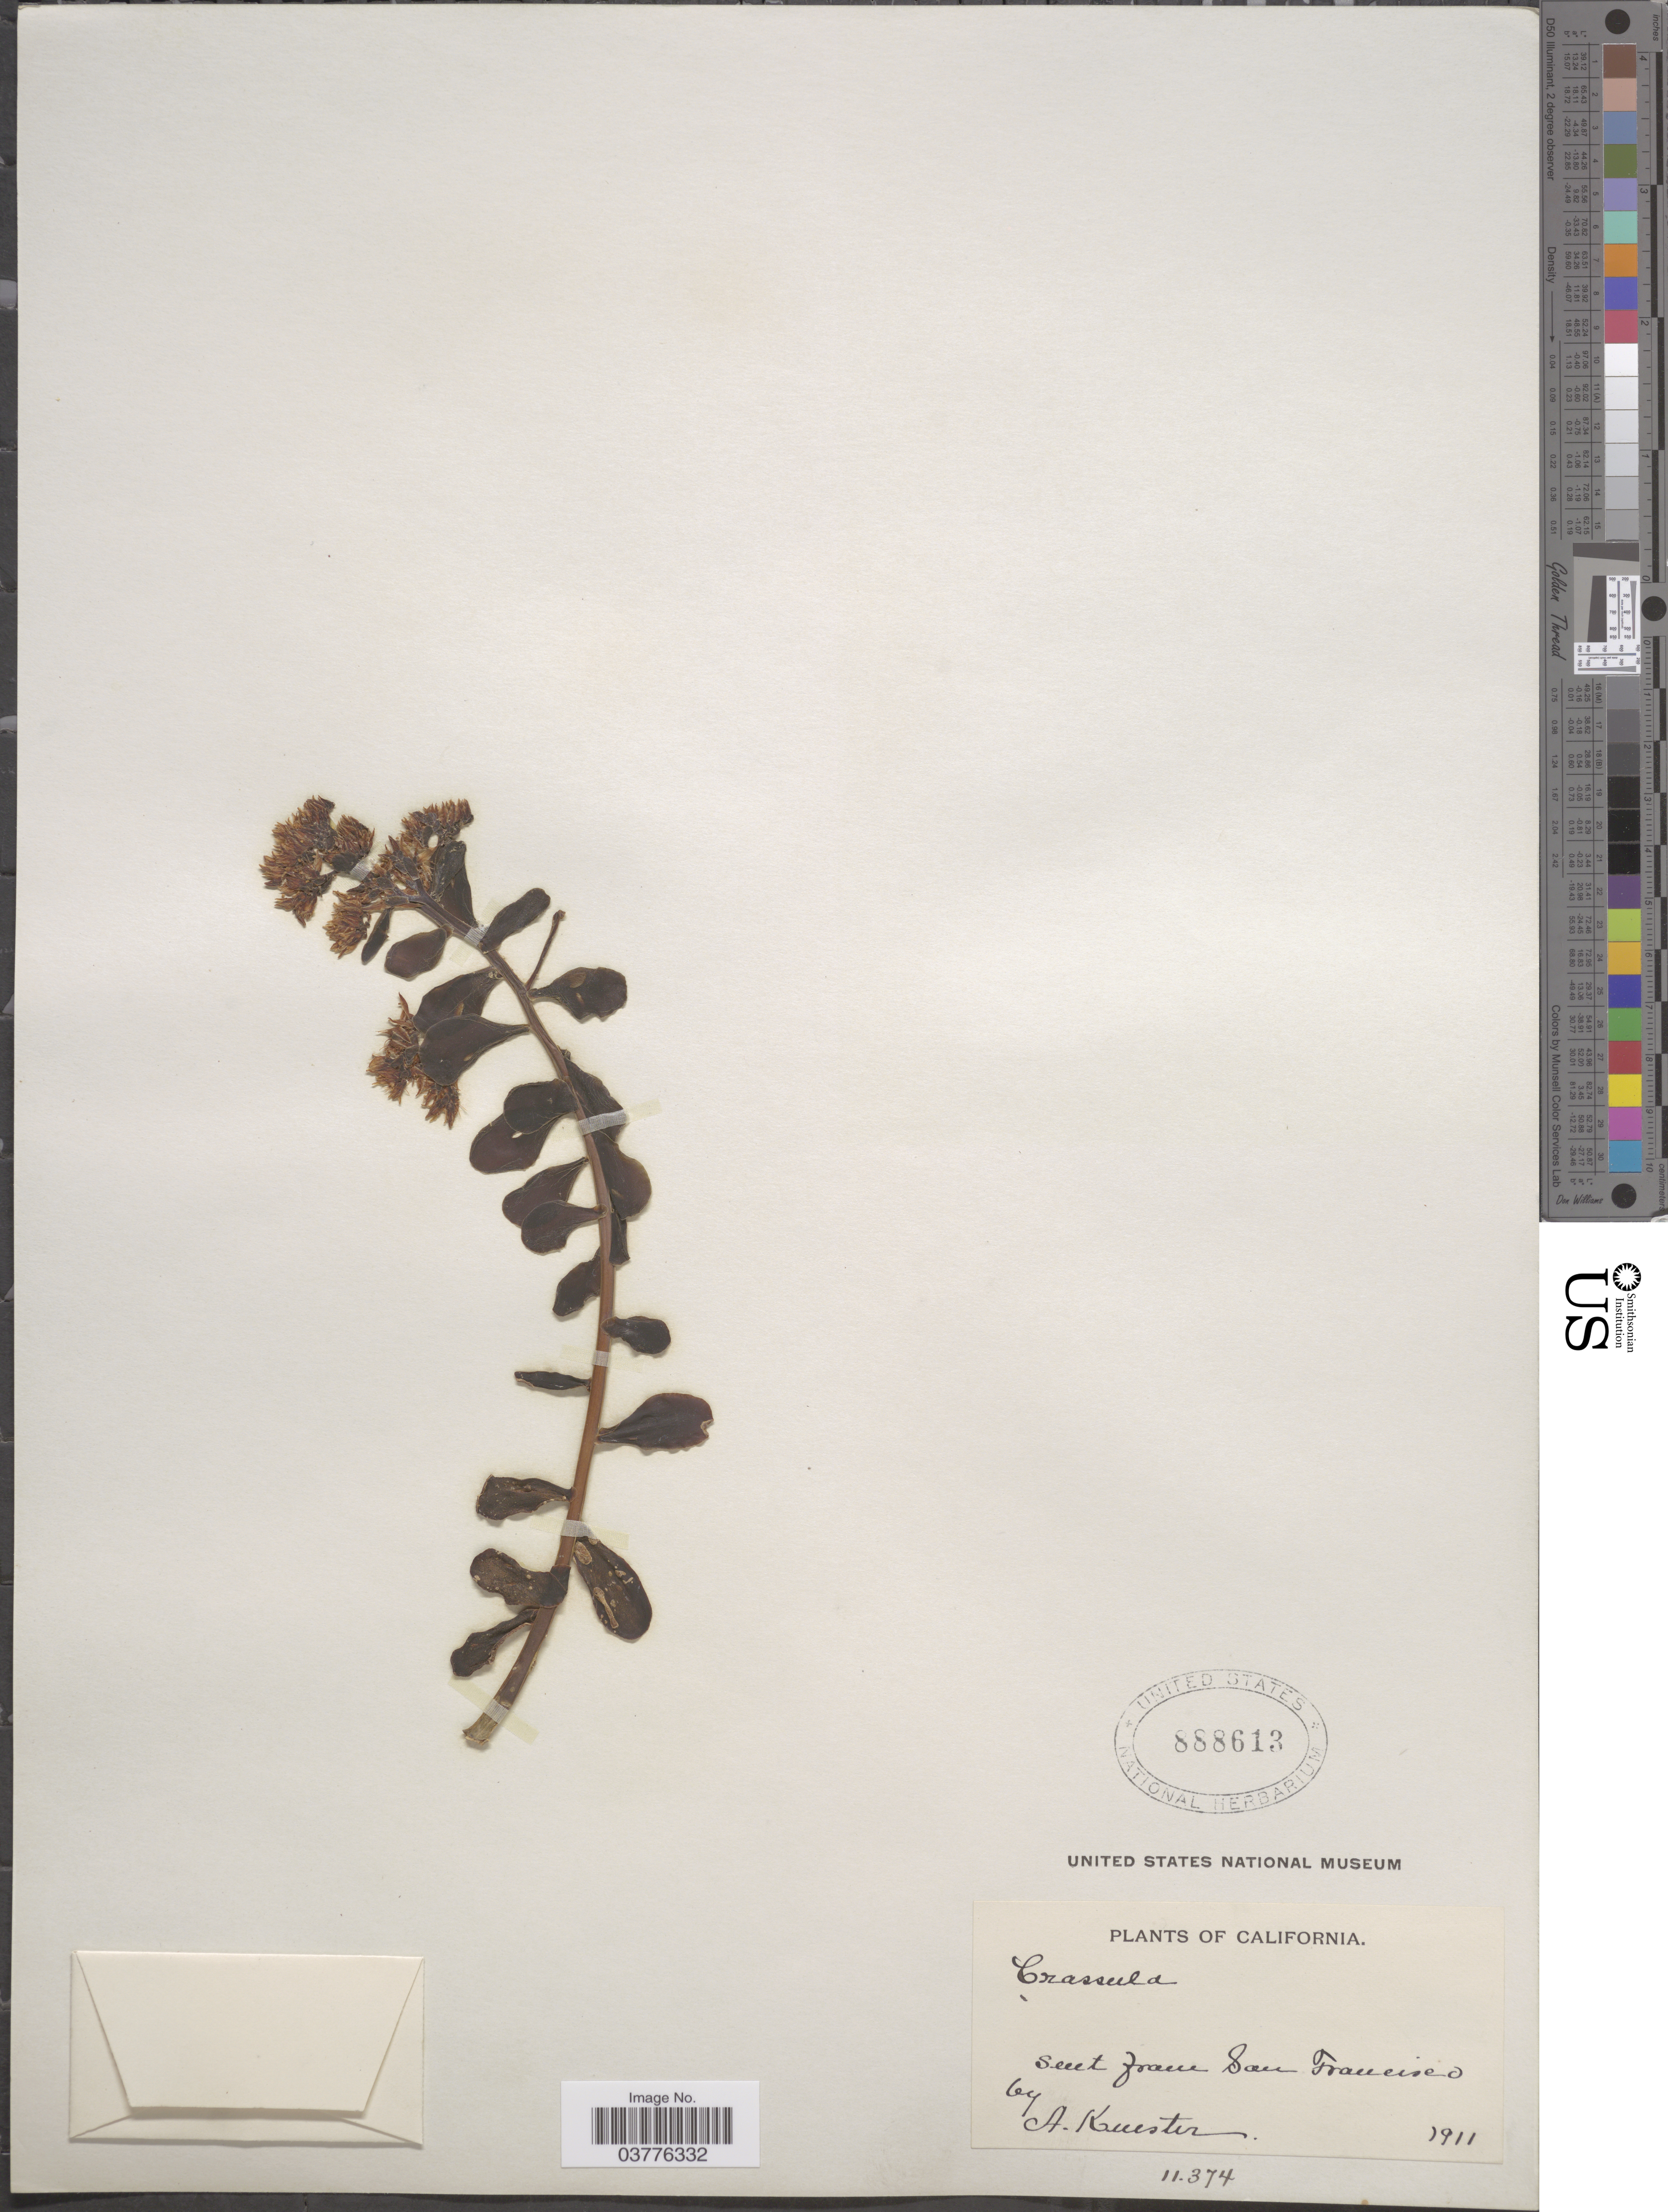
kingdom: Plantae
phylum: Tracheophyta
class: Magnoliopsida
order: Saxifragales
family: Crassulaceae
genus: Crassula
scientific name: Crassula sp.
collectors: A. Kuester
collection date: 1911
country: United States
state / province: California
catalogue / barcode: US 888613